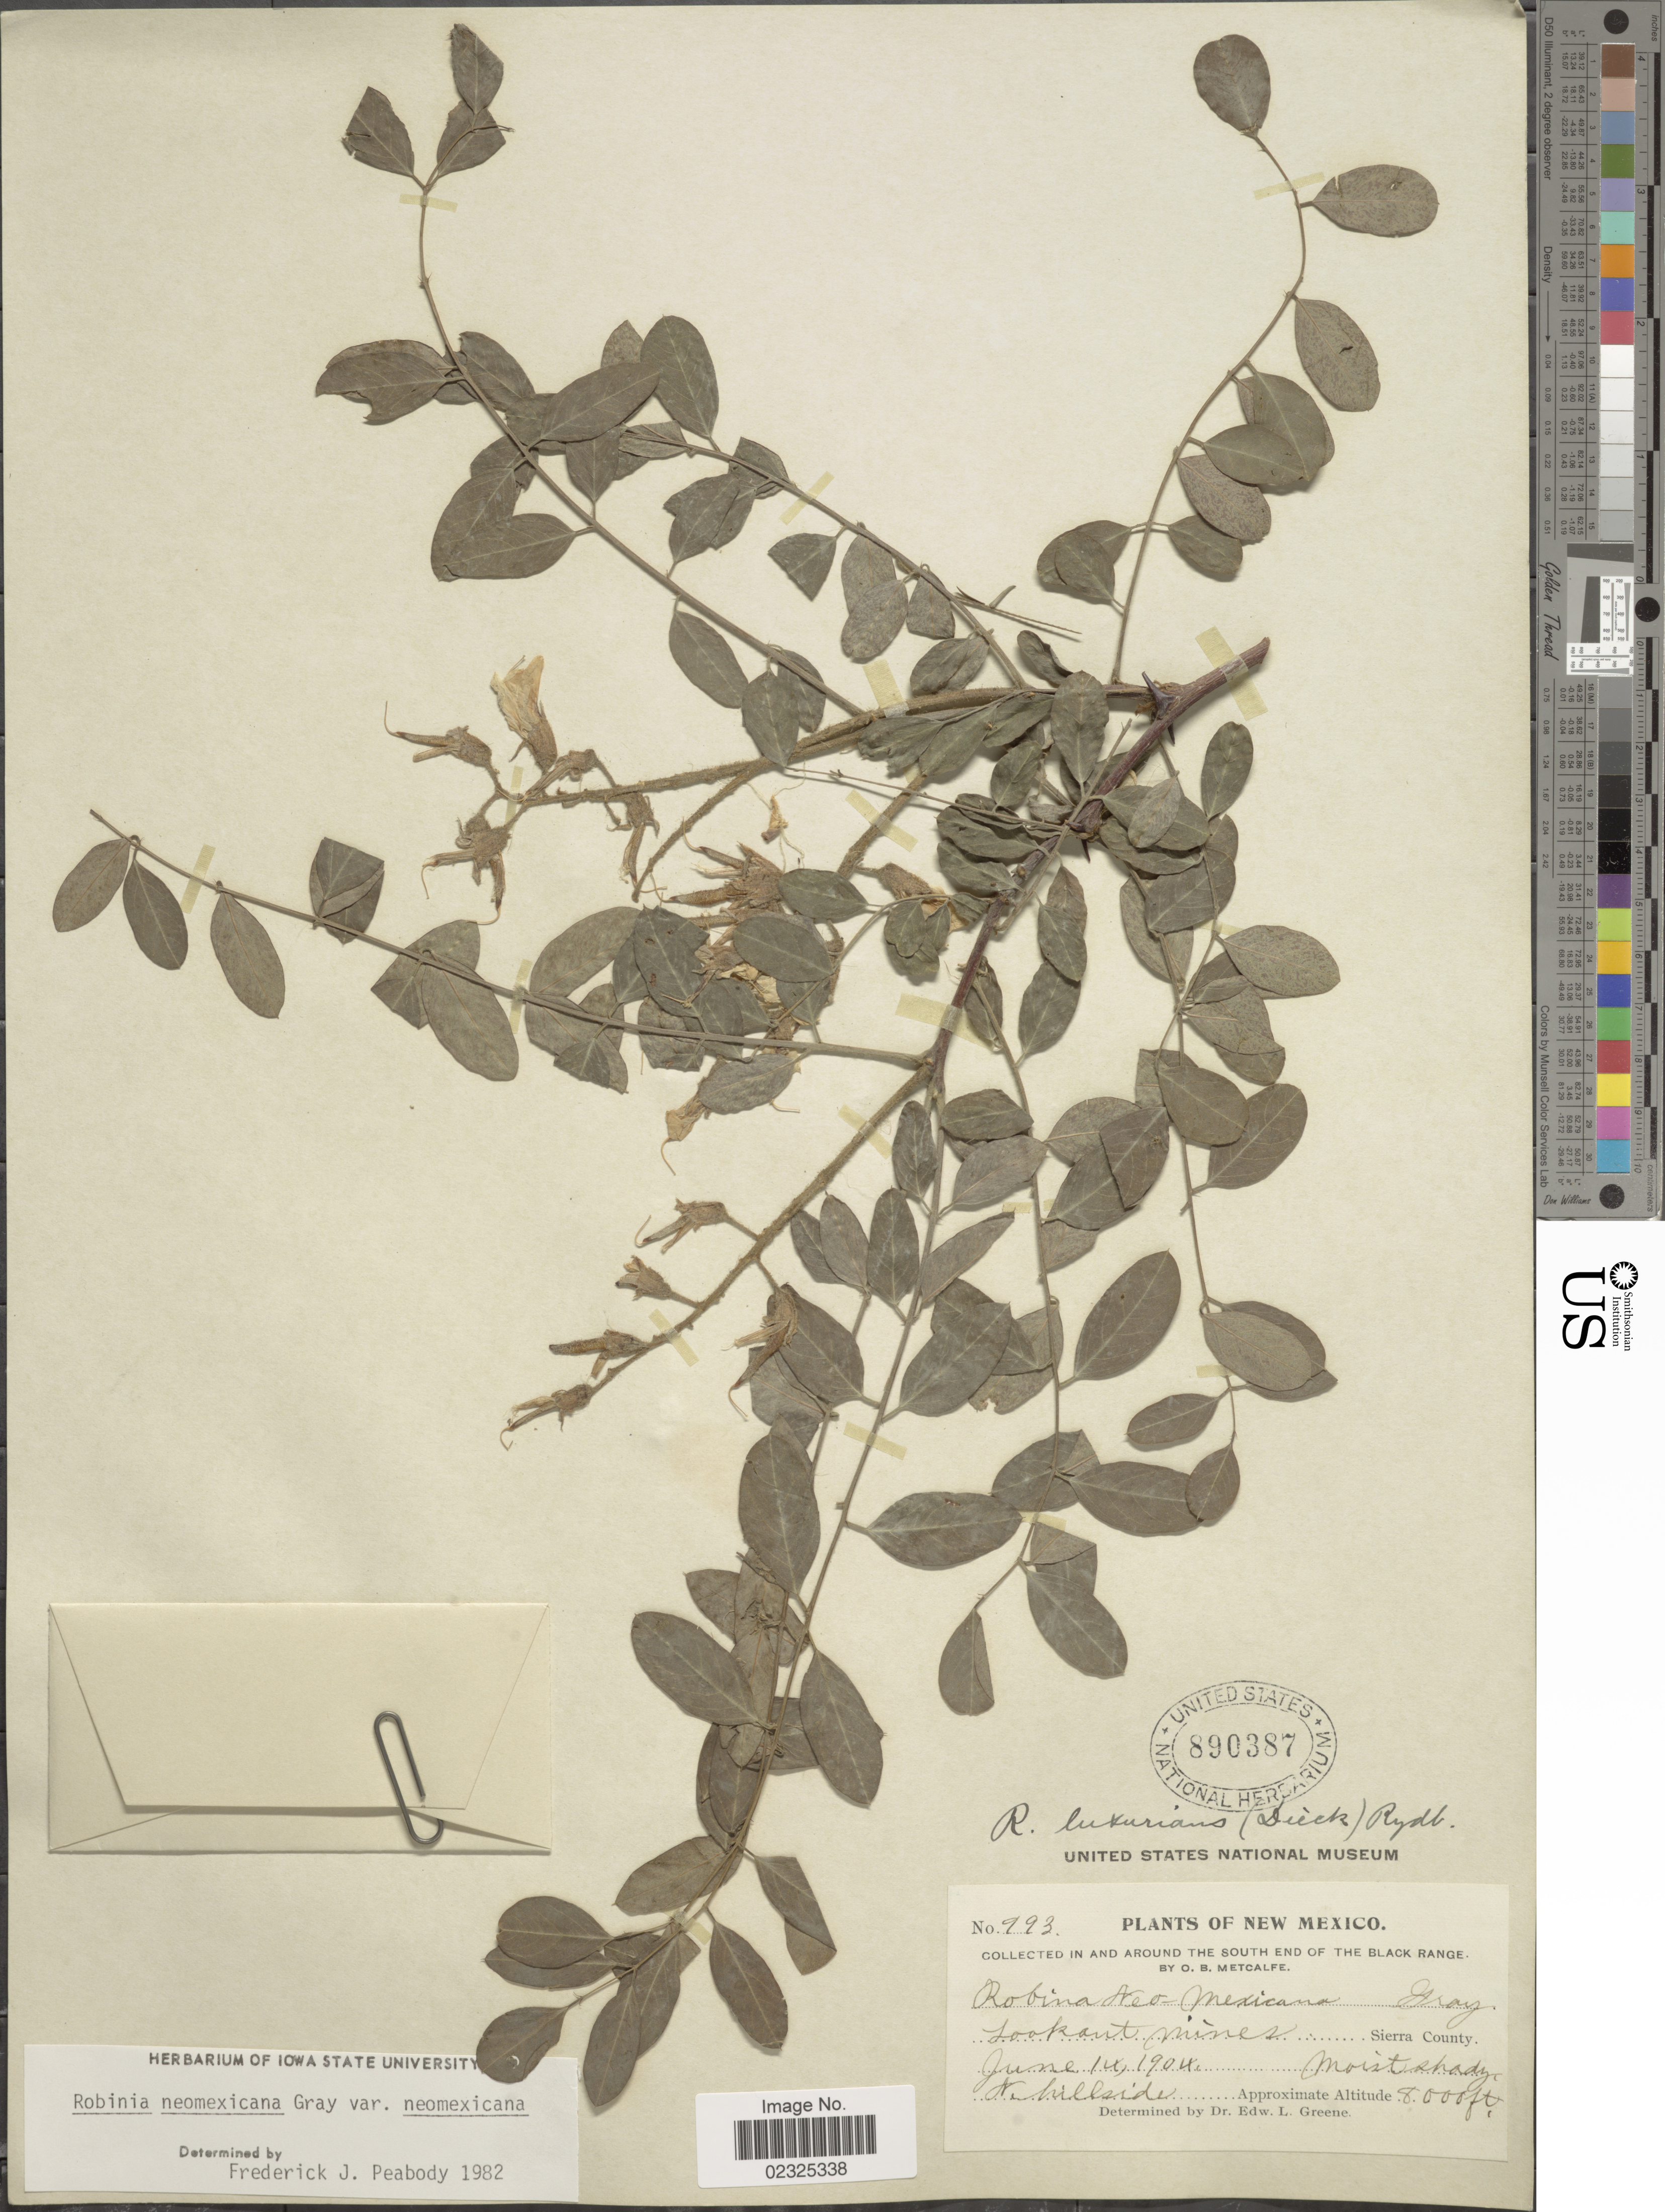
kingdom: Plantae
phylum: Tracheophyta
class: Magnoliopsida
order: Fabales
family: Fabaceae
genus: Robinia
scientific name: Robinia neomexicana var. neomexicana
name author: A. Gray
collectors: O. B. Metcalfe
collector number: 993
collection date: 1904-06-14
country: United States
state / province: New Mexico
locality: In and around the south end of the Black Range, Lookout Mines, Sierra County, moist shade, N. hillside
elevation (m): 2438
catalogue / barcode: US 890387